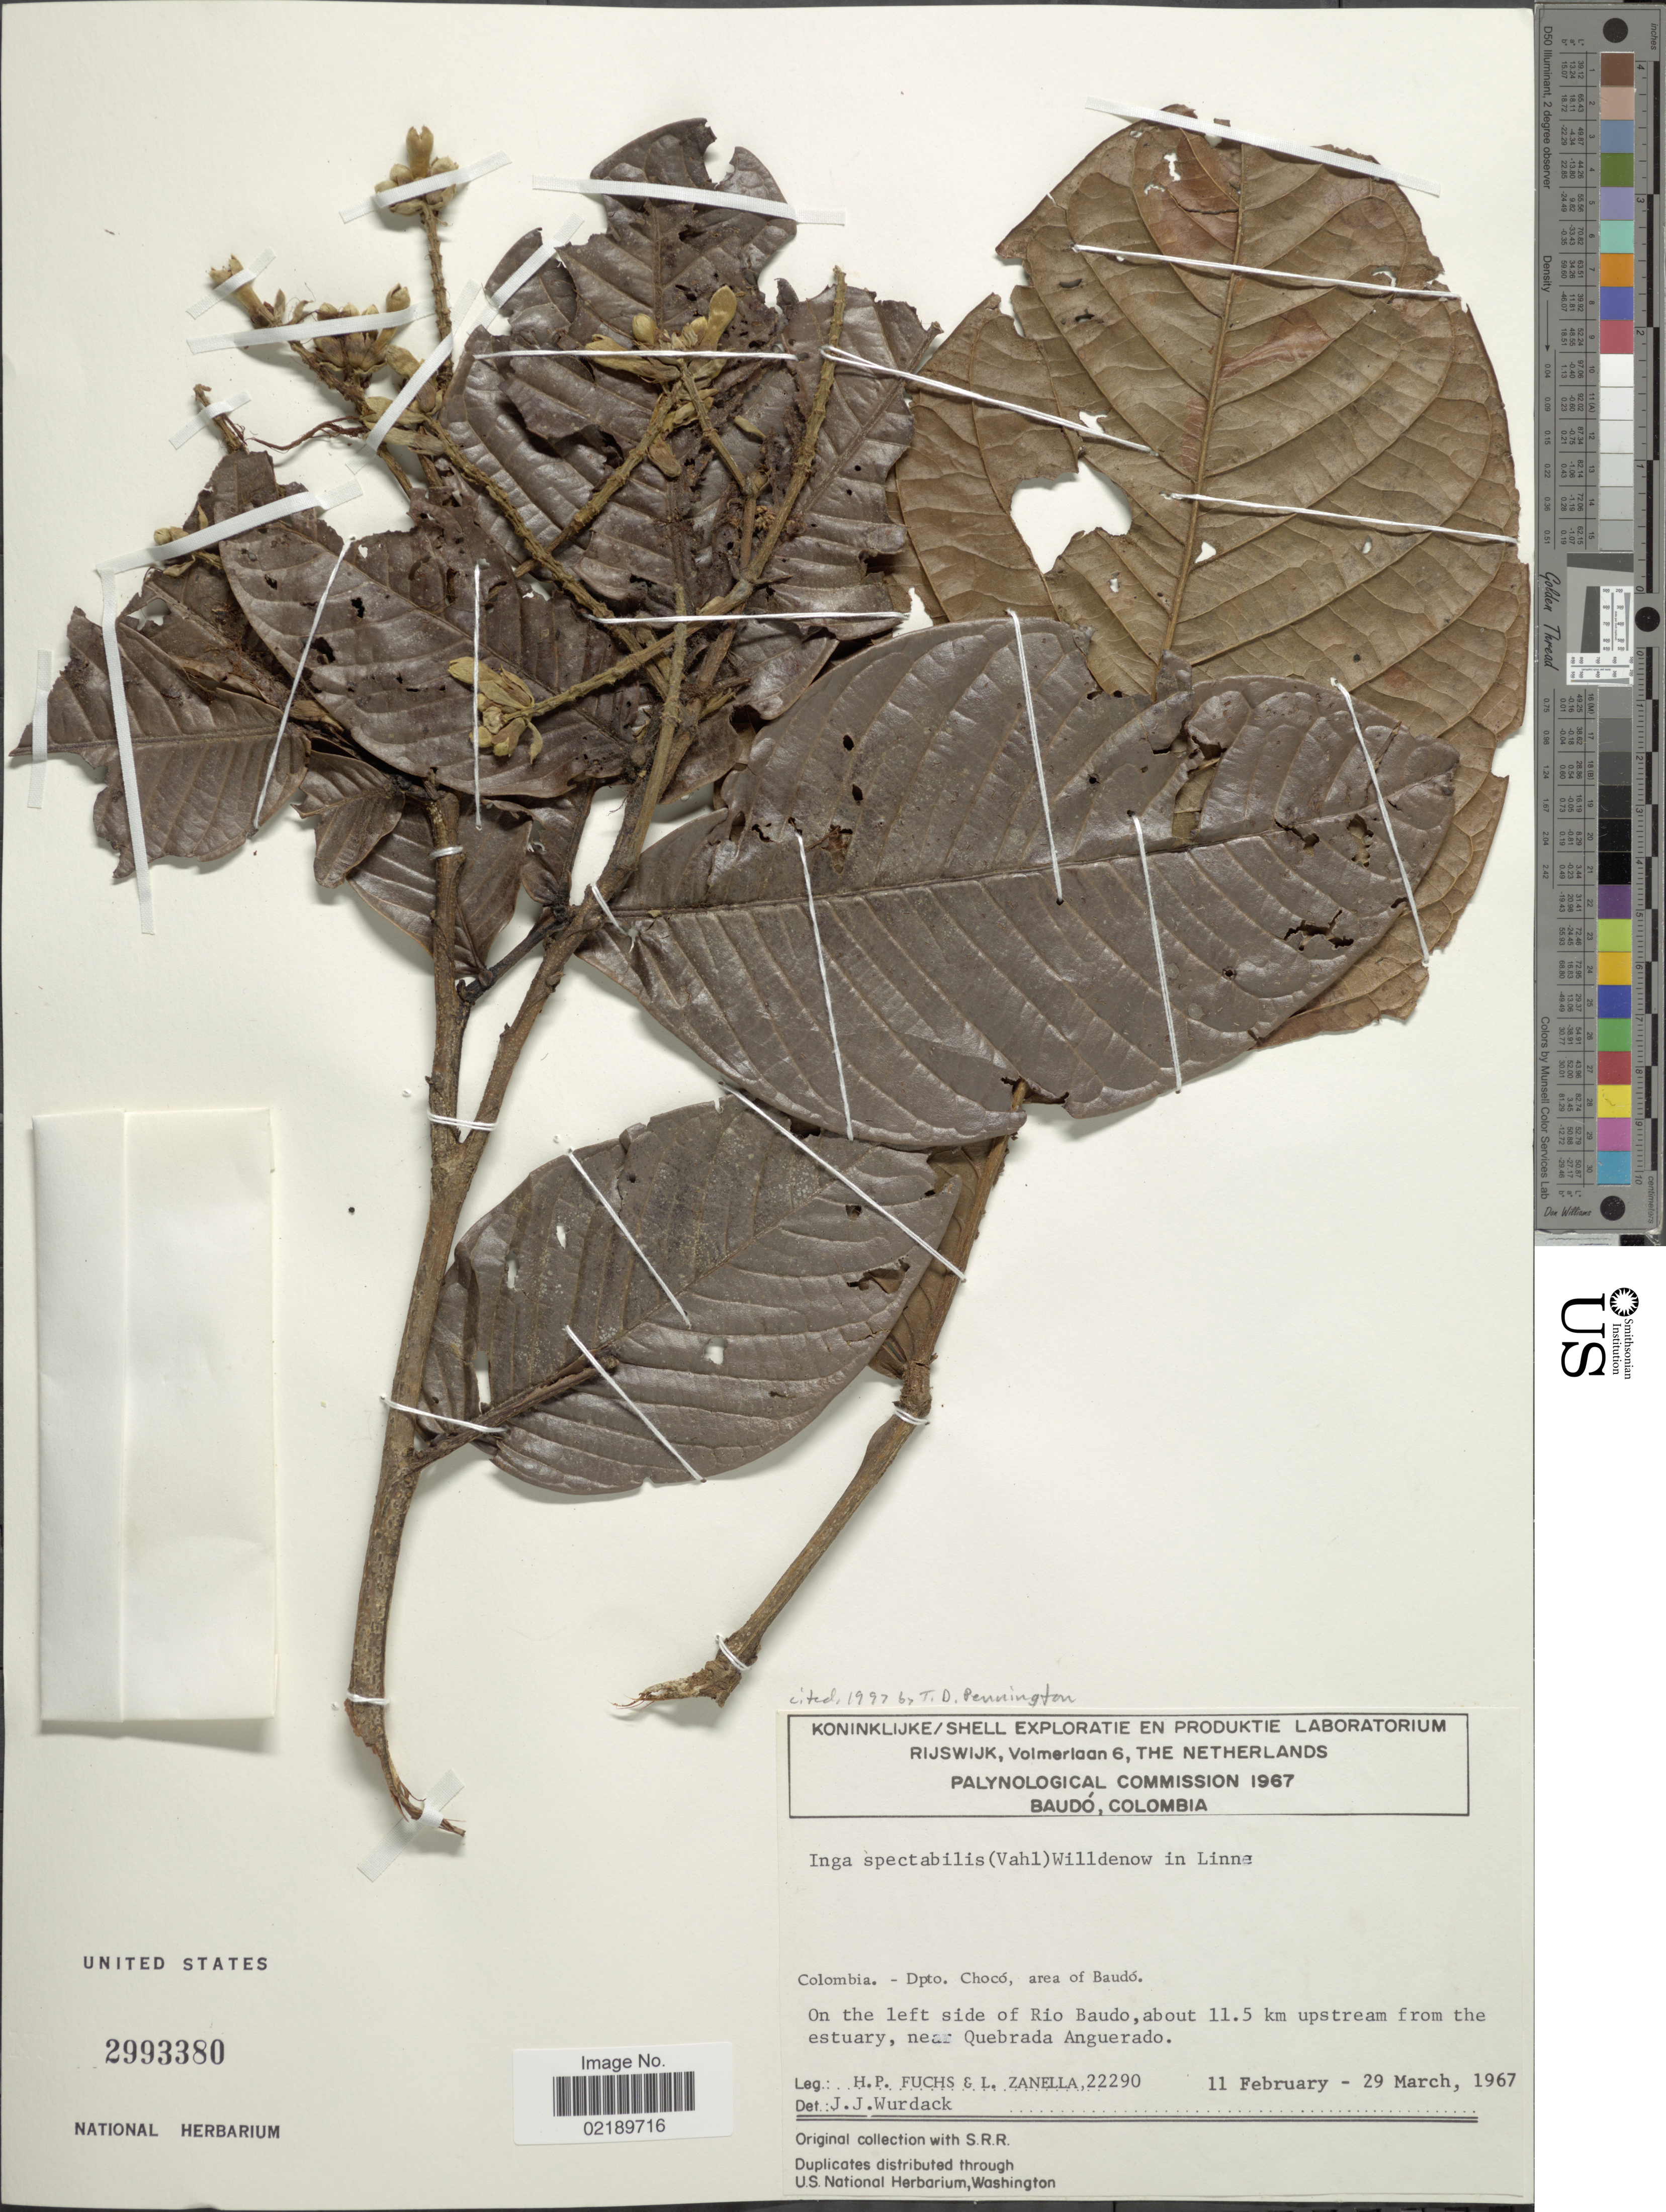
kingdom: Plantae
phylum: Tracheophyta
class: Magnoliopsida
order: Fabales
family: Fabaceae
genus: Inga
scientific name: Inga spectabilis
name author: (Vahl) Willd.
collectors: H. P. Fuchs & L. Zanella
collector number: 22290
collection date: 1967-02-11/1967-03-29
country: Colombia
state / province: Chocó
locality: Colombia.-Dpto. Chocó, area of Baudó. On the left side of Rio Baudo, about 11.5 km upstream from the estuary, near Quebrada Anguerado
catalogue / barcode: US 2993380